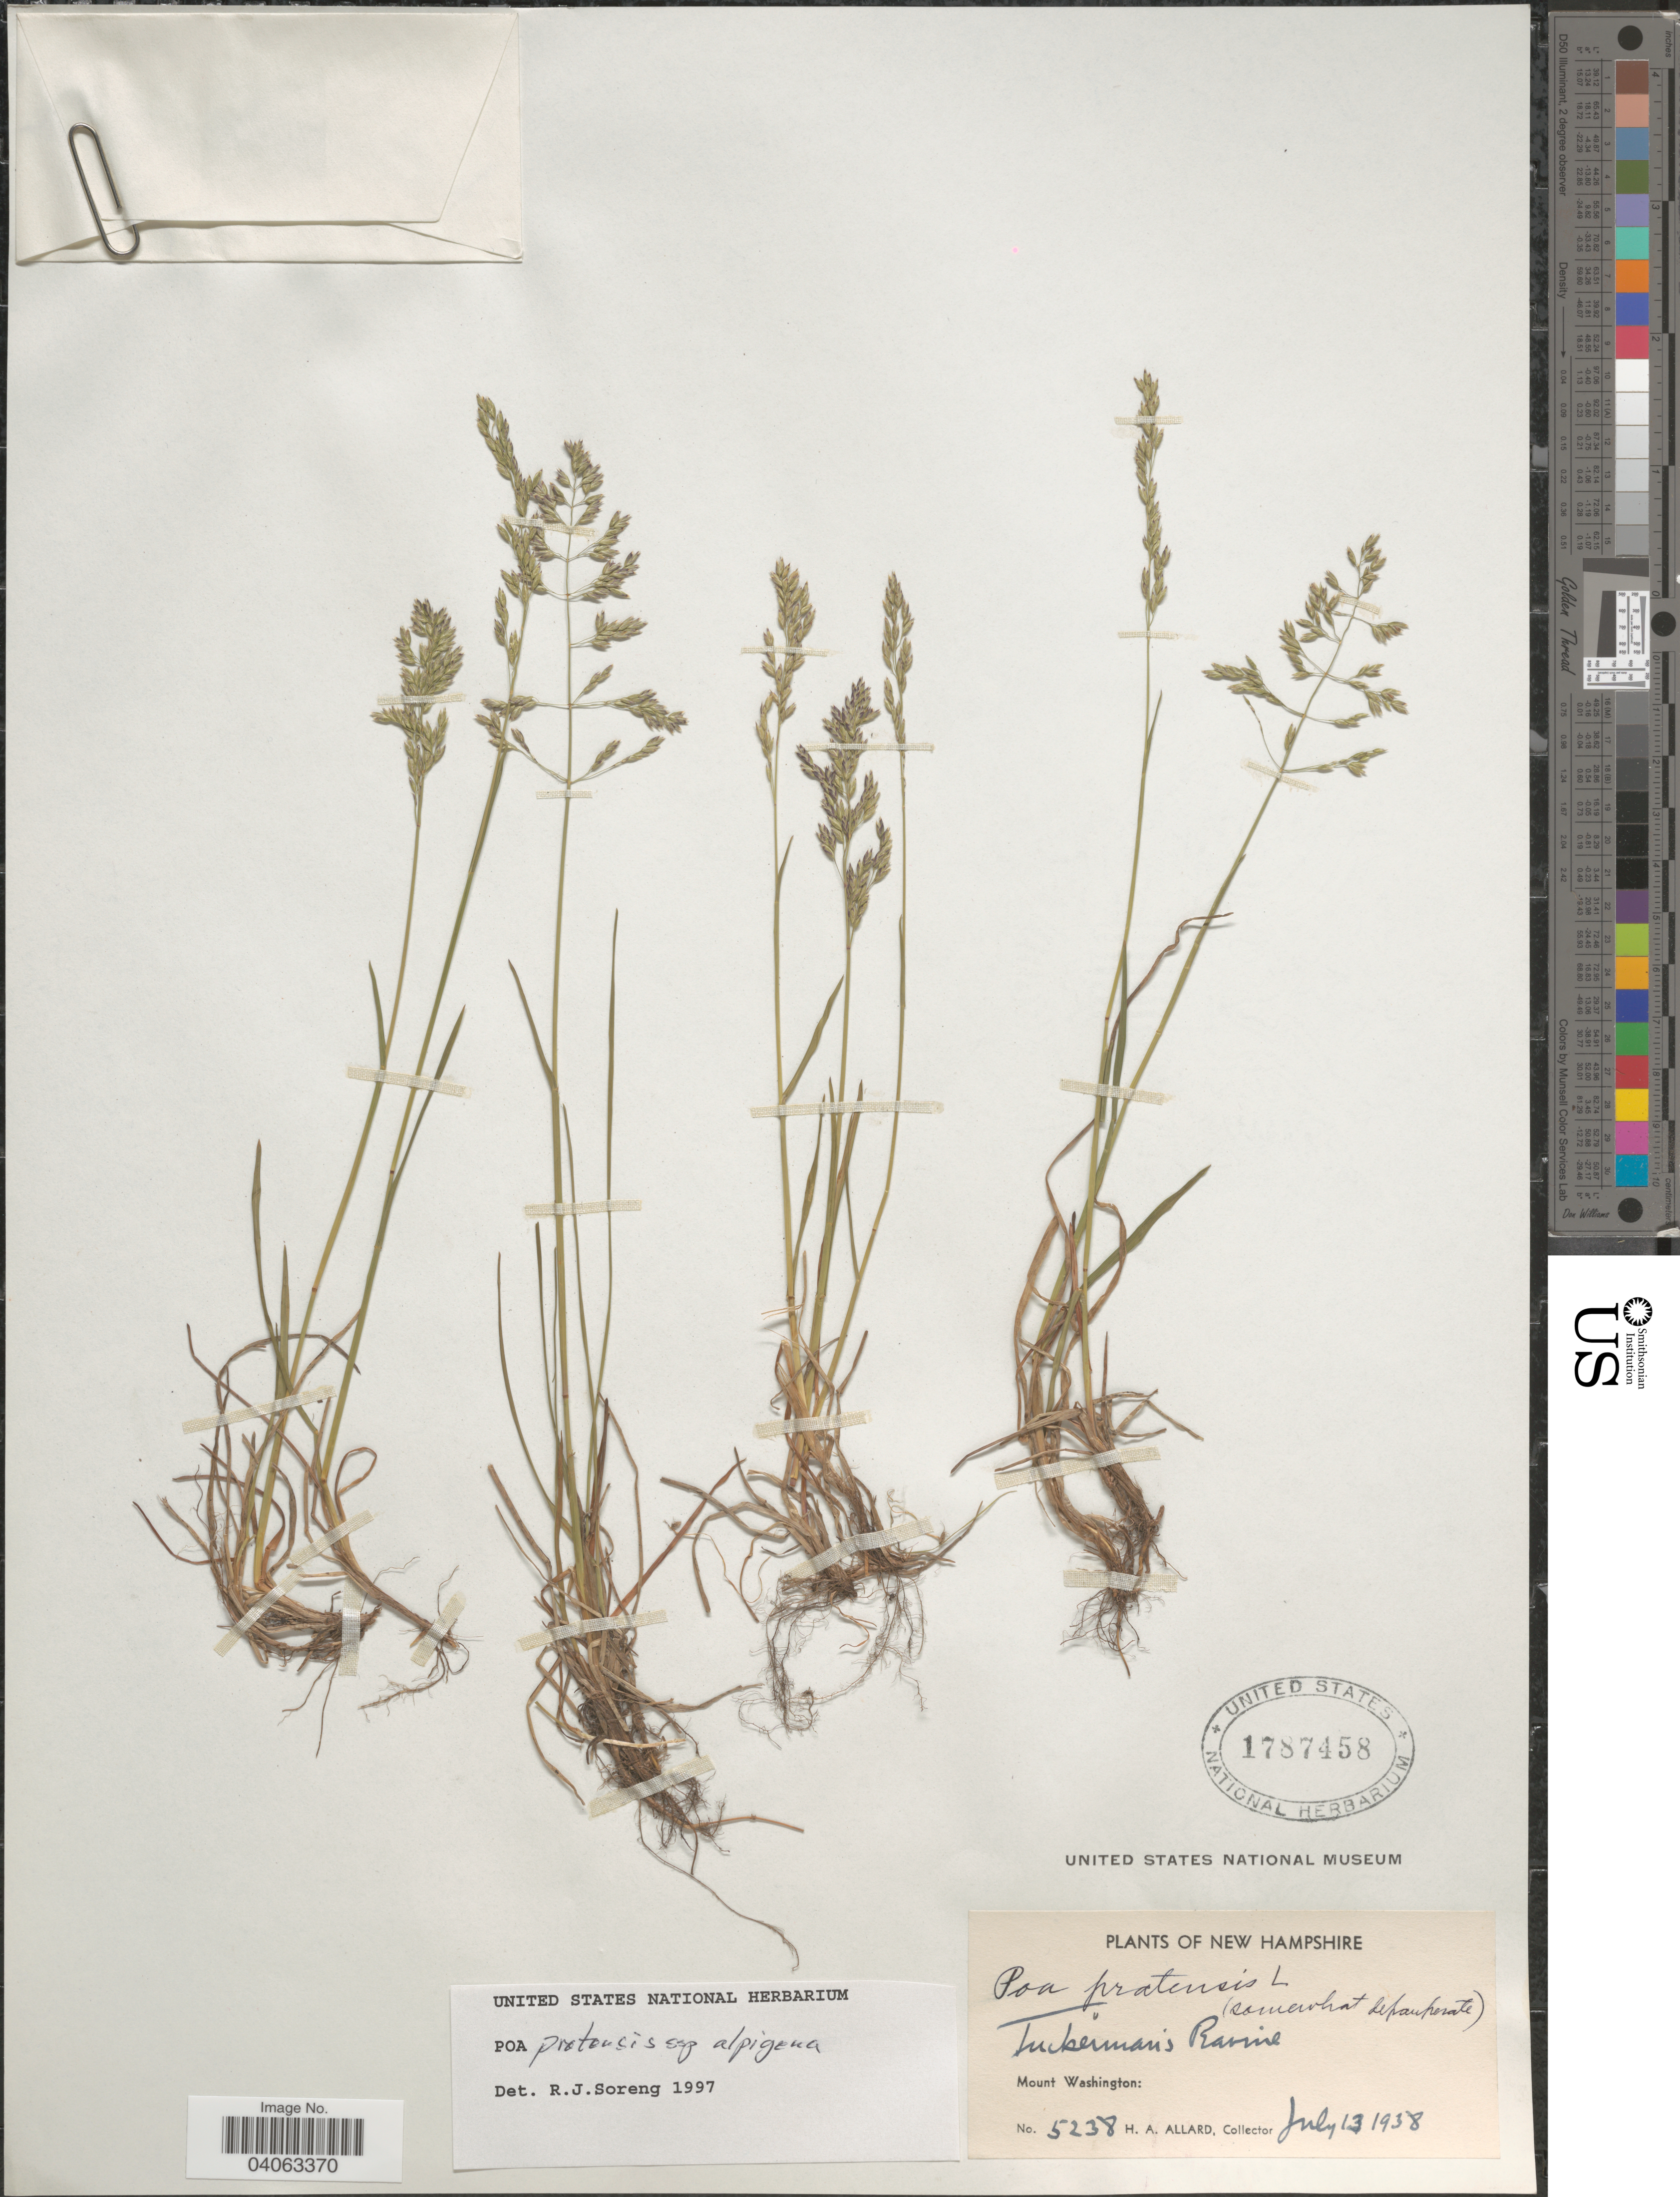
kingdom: Plantae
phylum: Tracheophyta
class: Liliopsida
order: Poales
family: Poaceae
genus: Poa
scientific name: Poa pratensis subsp. alpigena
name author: (Lindm.) Hiitonen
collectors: H. A. Allard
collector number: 5238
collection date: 1958-07-13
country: United States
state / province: New Hampshire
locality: Tuckerman's Ravine. Mount Washington.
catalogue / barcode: US 1787458